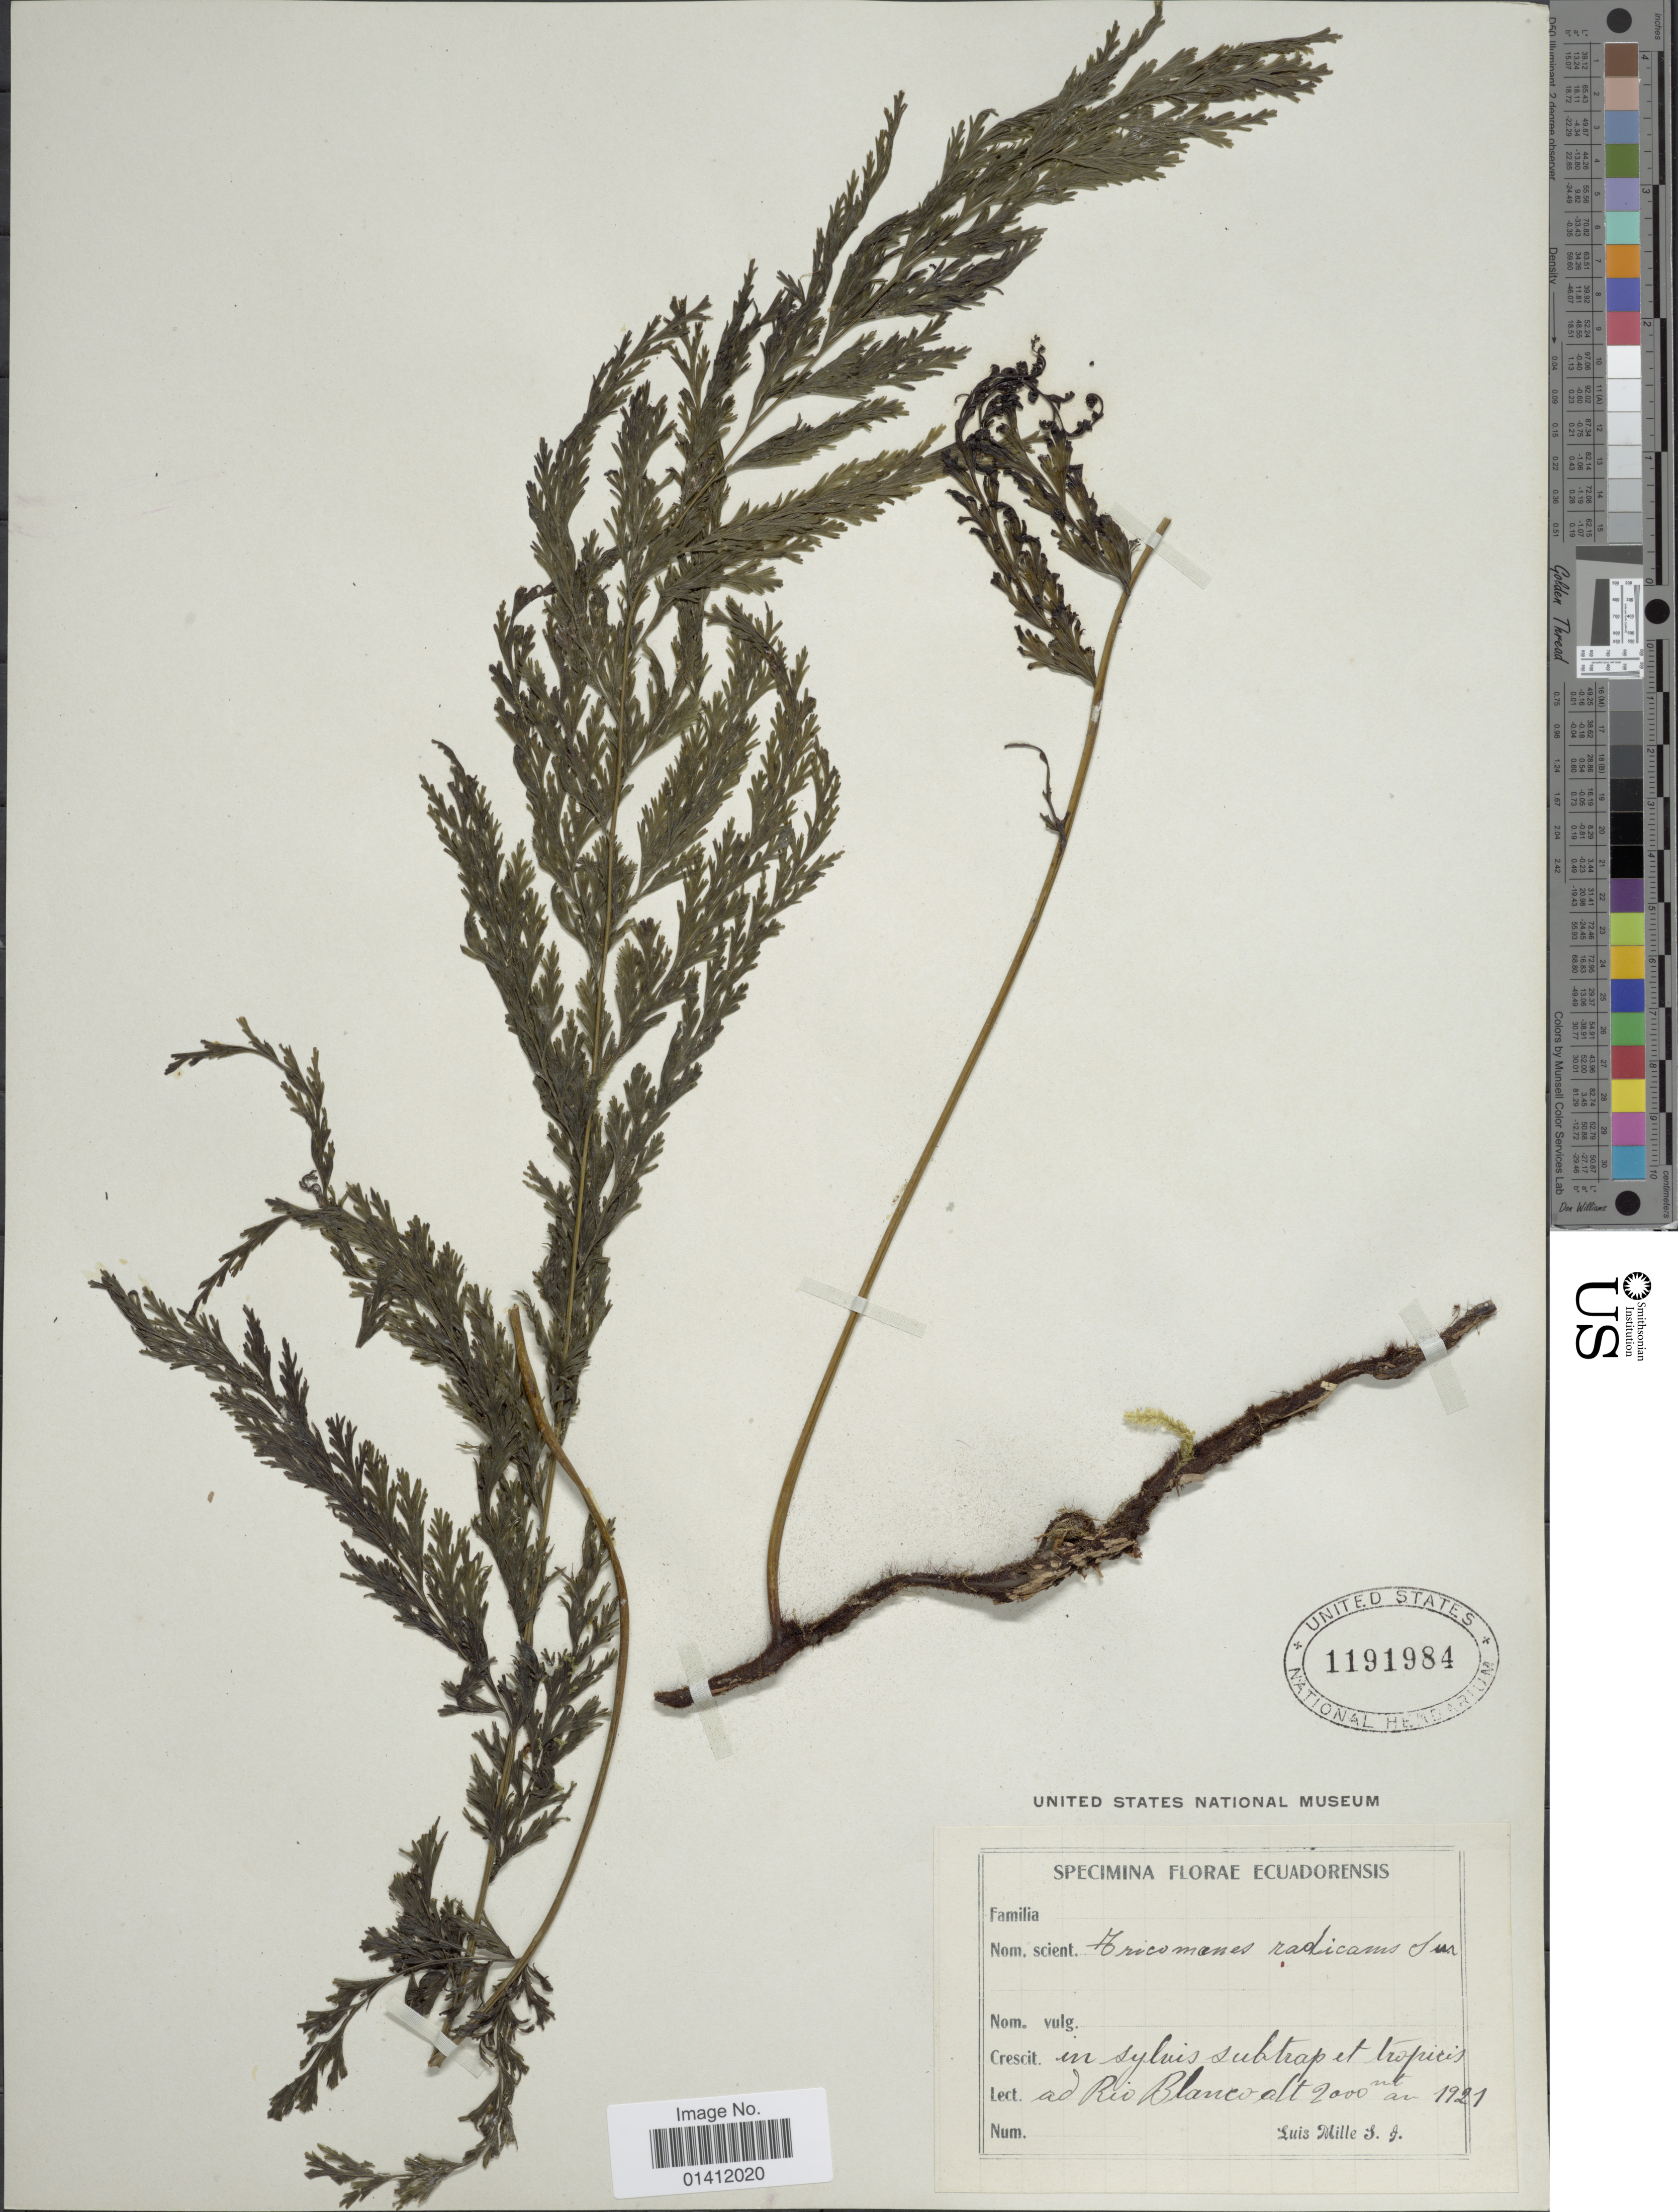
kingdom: Plantae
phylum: Tracheophyta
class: Polypodiopsida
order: Hymenophyllales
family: Hymenophyllaceae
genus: Vandenboschia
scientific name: Vandenboschia radicans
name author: (Sw.) Copel.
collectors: L. Mille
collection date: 1921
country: Ecuador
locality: Rop Blanco.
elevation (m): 2000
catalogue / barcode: US 1191984